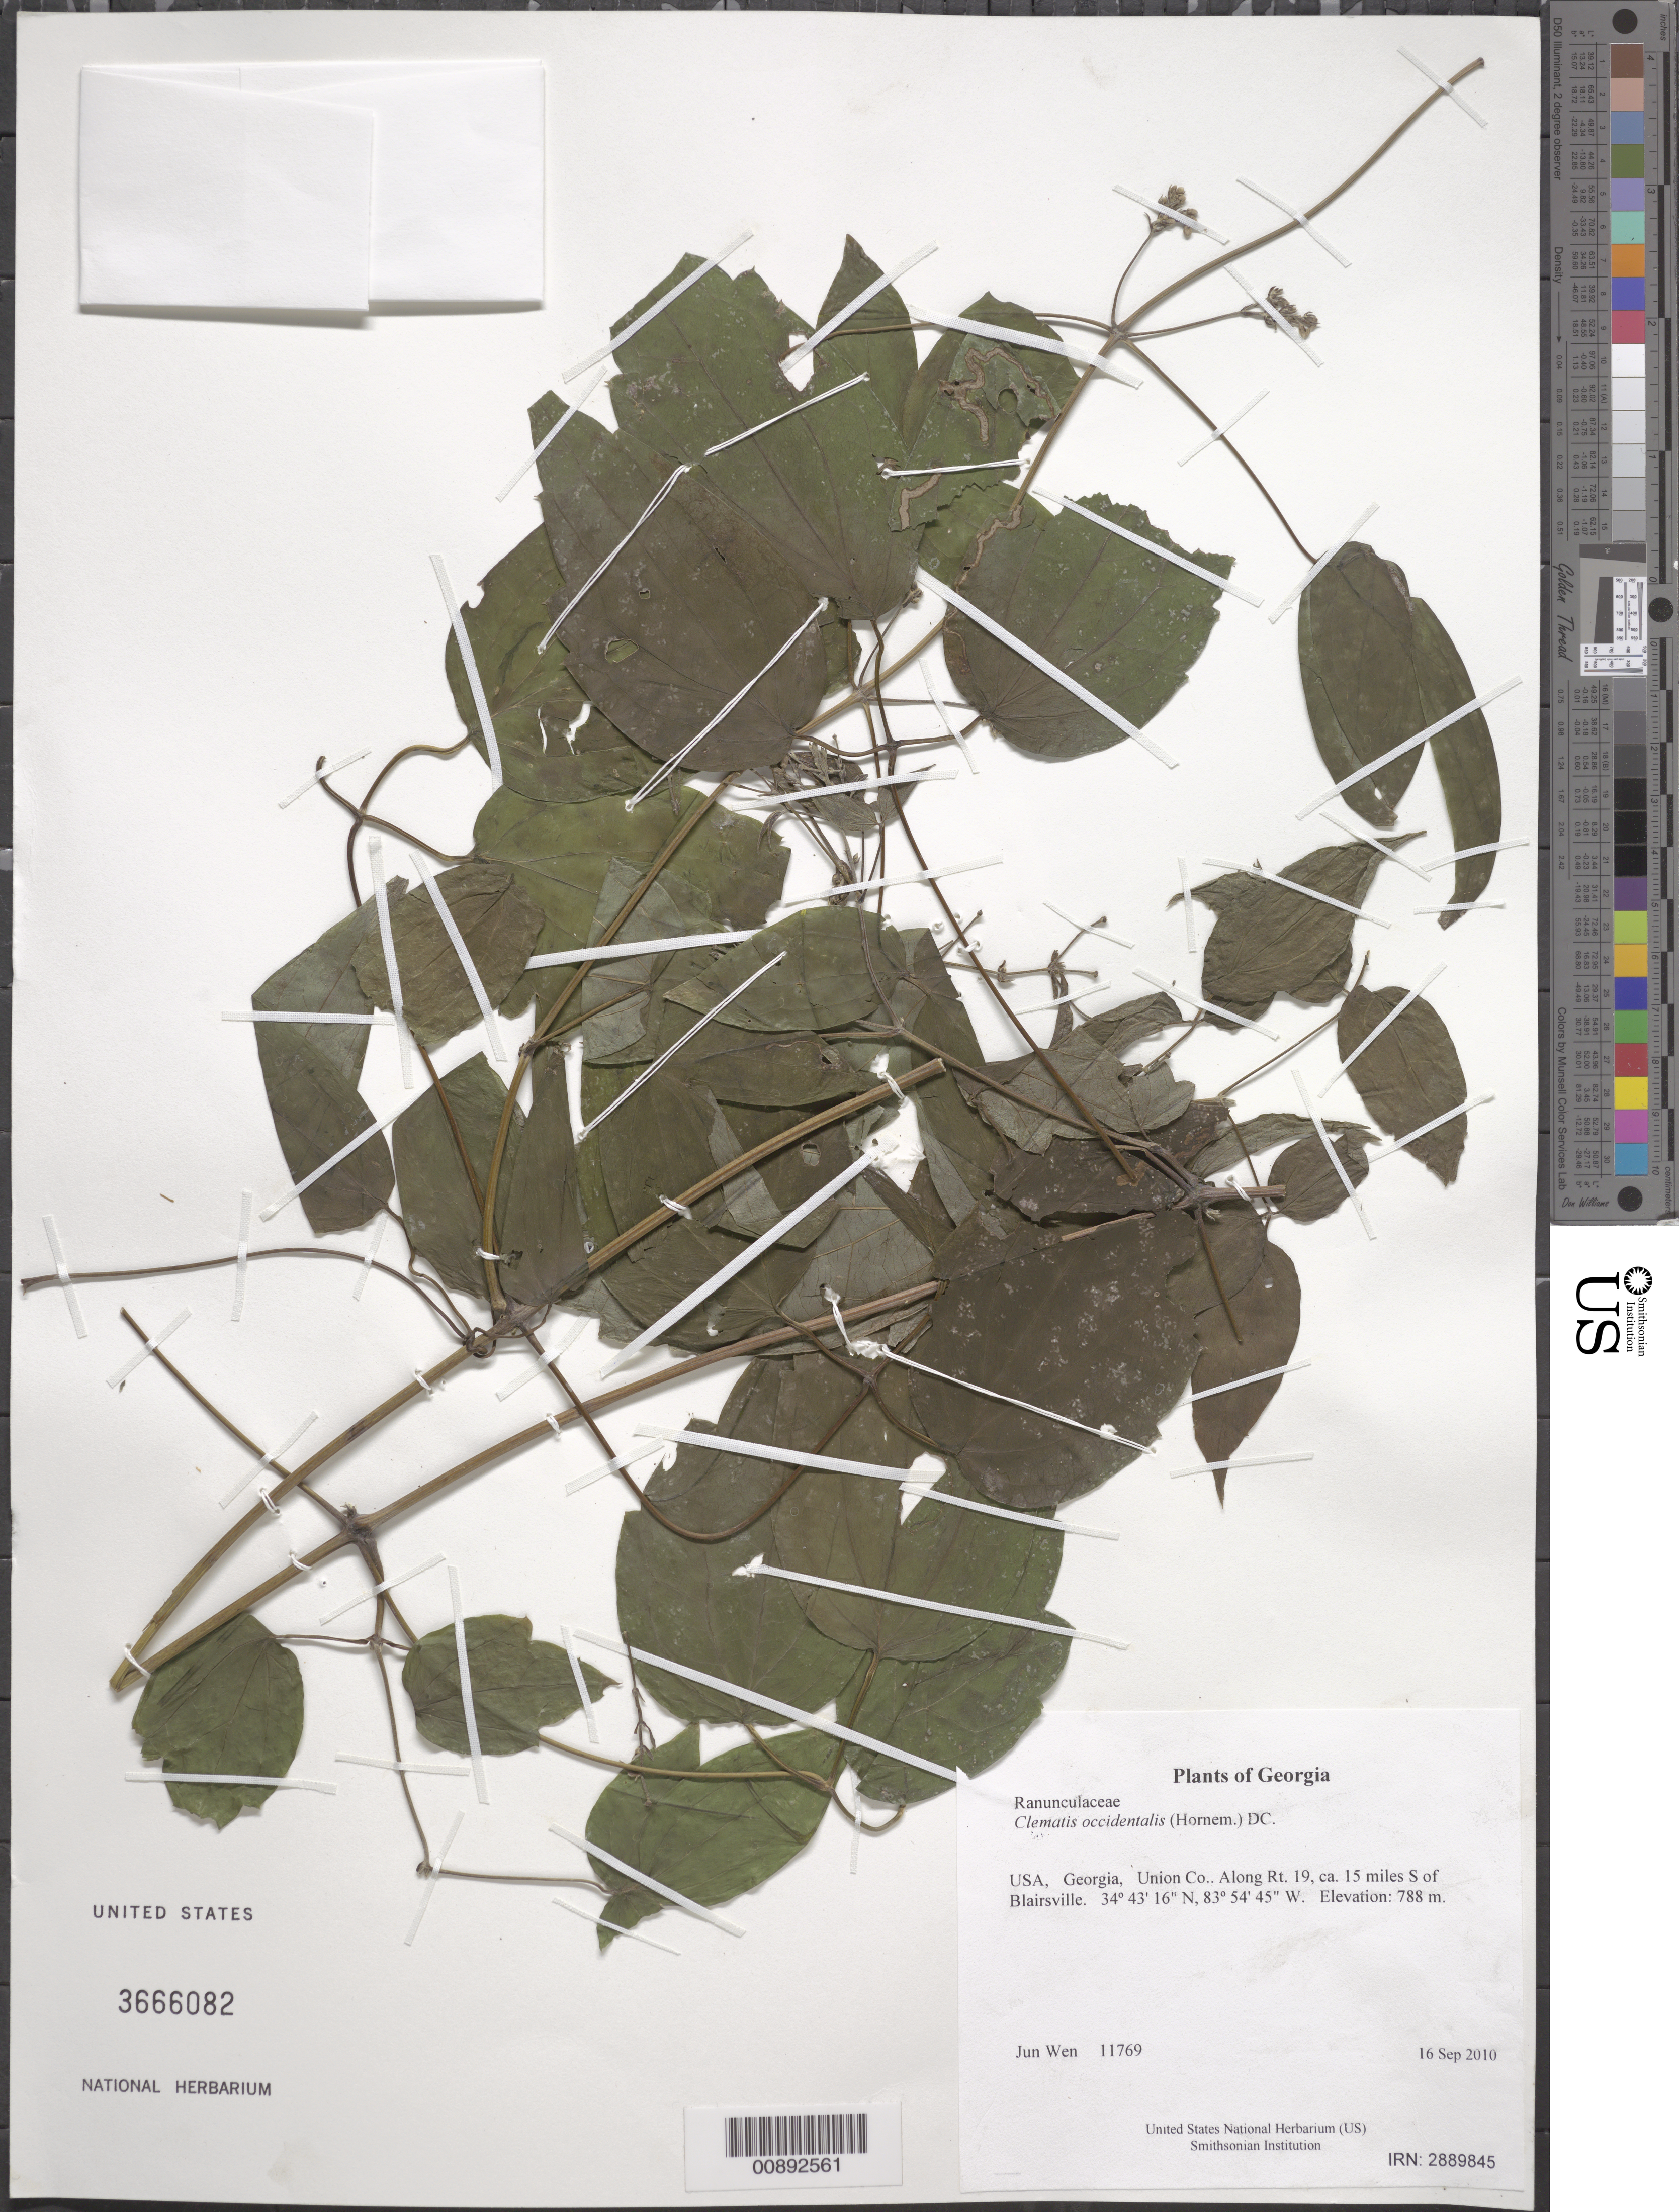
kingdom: Plantae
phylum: Tracheophyta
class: Magnoliopsida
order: Ranunculales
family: Ranunculaceae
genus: Clematis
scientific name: Clematis virginiana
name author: L.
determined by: Strong, Mark T., (BOT), Smithsonian Institution - National Museum of Natural History (UNITED STATES)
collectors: J. Wen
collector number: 11769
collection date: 2010-09-16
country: United States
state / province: Georgia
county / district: Union Co.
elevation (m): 788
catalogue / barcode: US 3666082